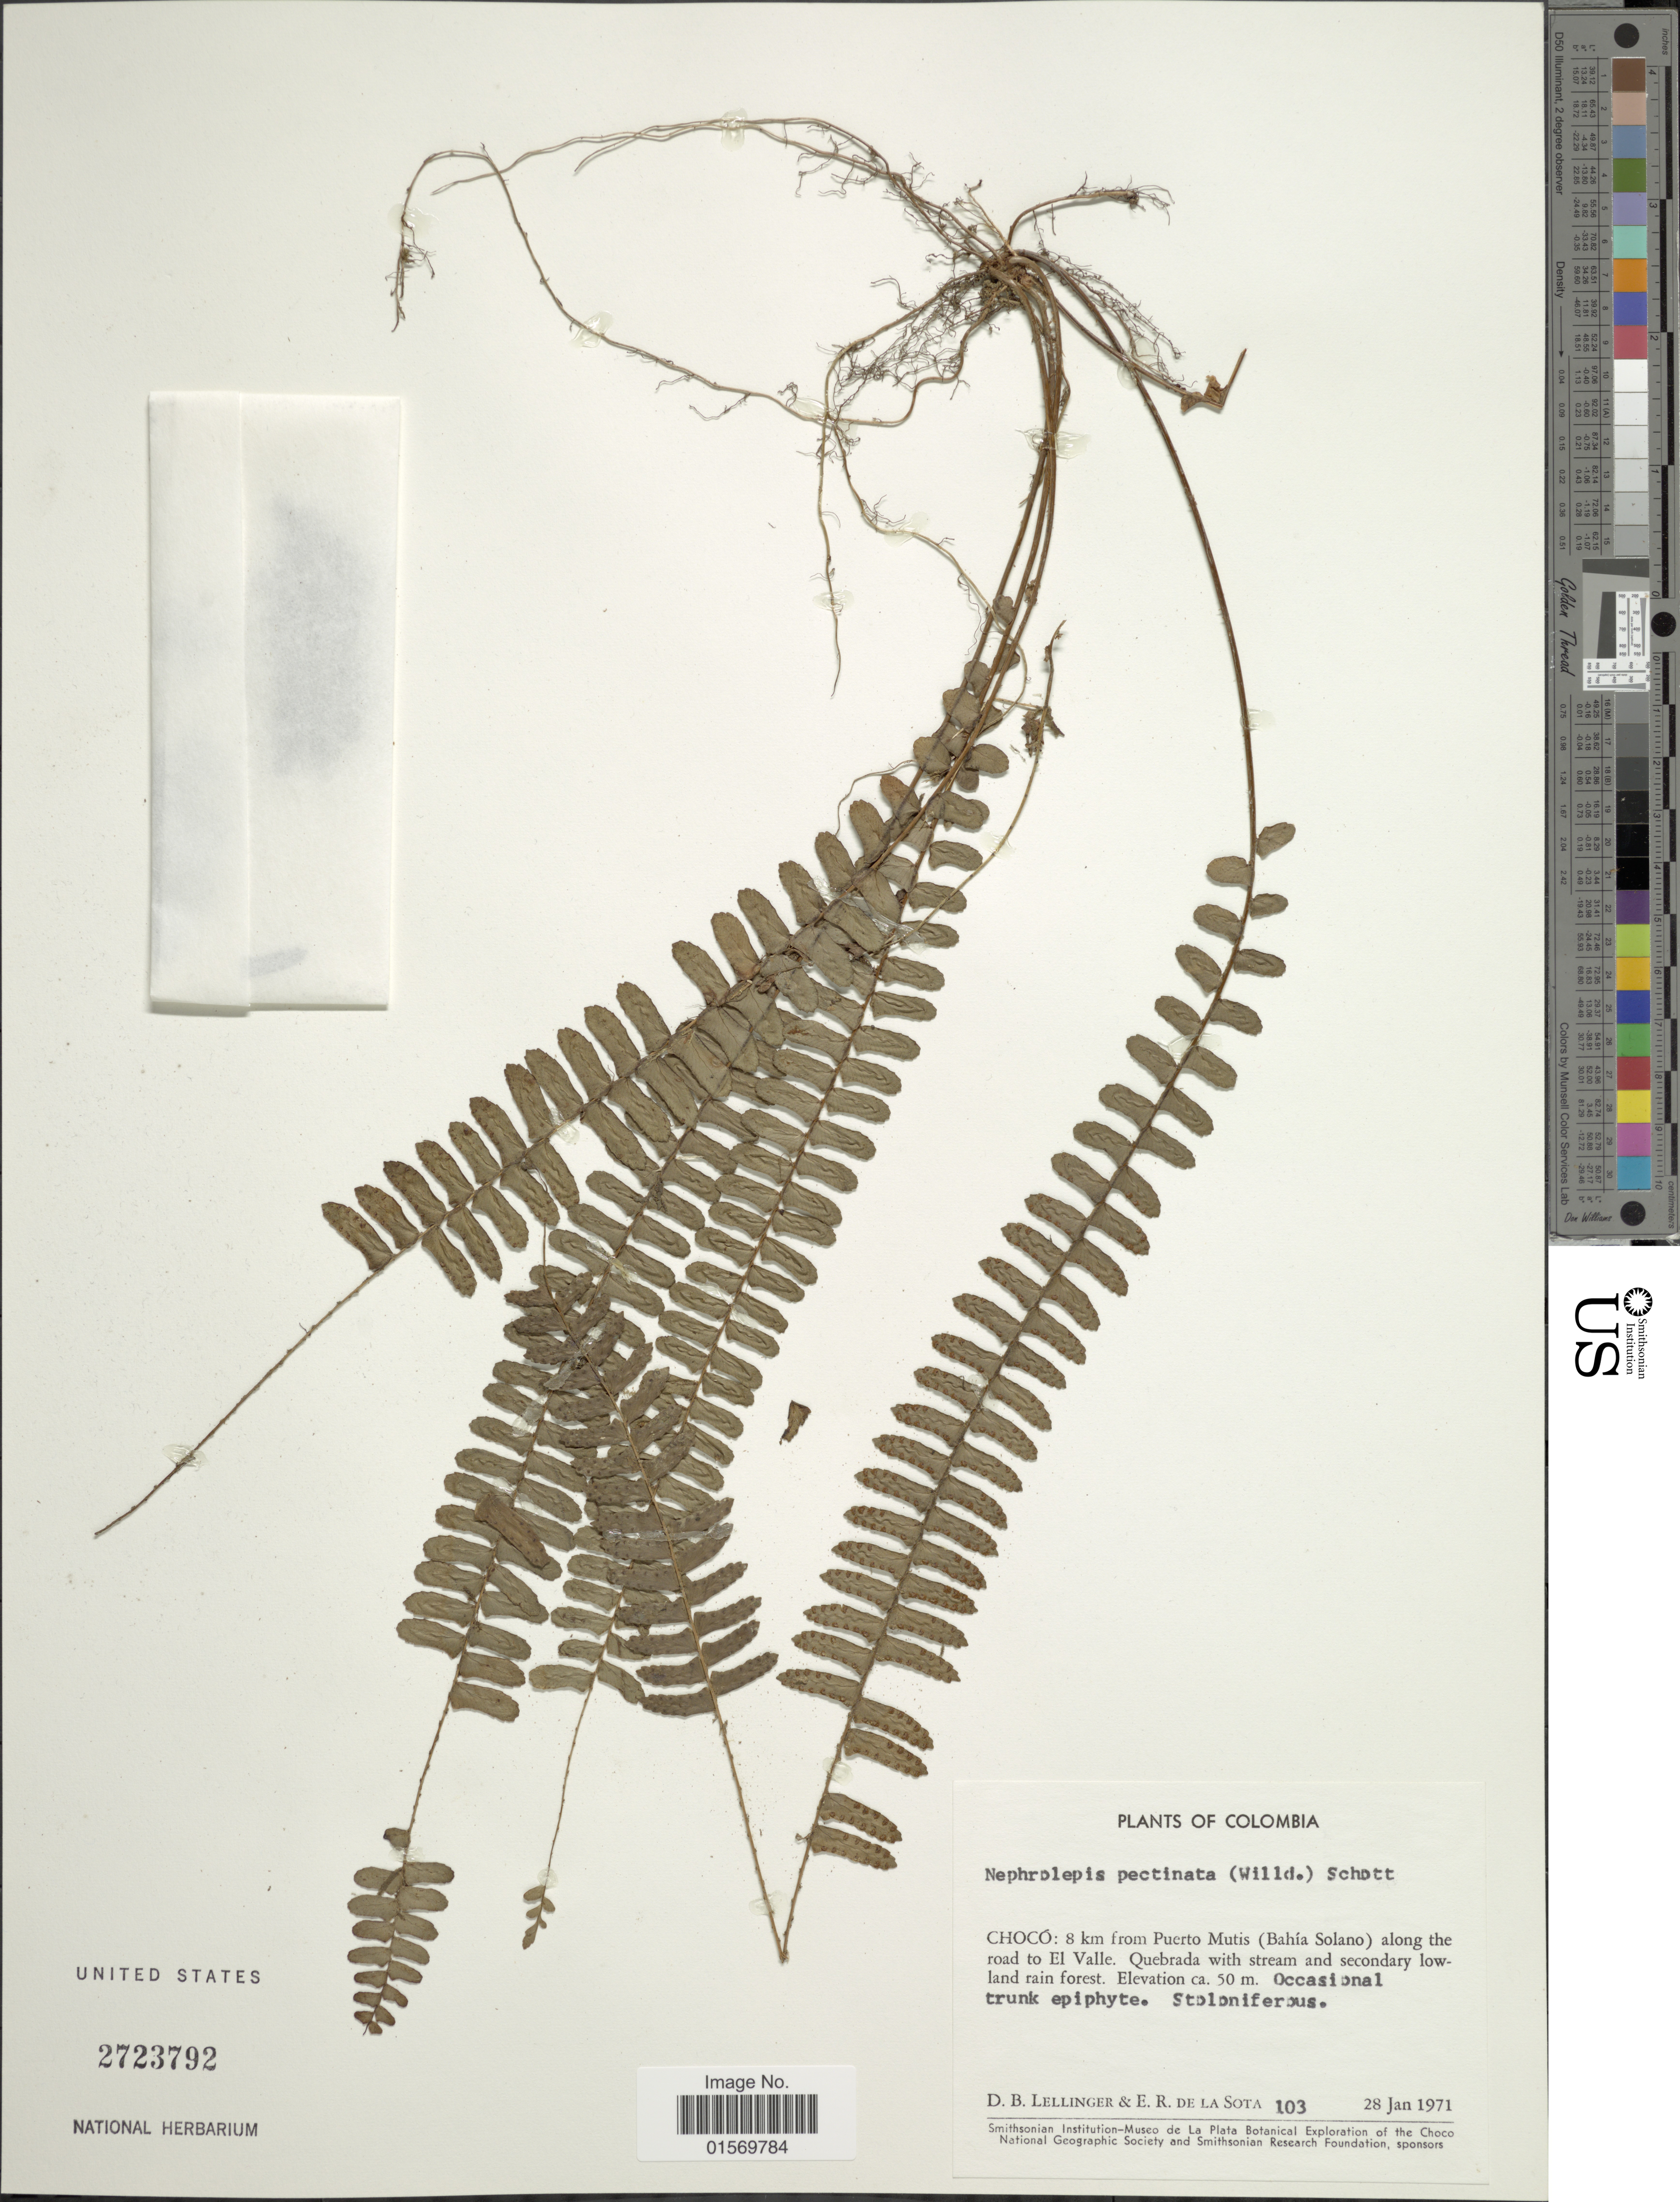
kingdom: Plantae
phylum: Tracheophyta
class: Polypodiopsida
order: Polypodiales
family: Nephrolepidaceae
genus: Nephrolepis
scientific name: Nephrolepis pectinata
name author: (Willd.) Schott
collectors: D. B. Lellinger & E. R. de la Sota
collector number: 103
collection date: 1971-01-28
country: Colombia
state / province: Chocó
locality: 8 km from Puerto Mutis (Bahia Solano) along the road to El Valle, Quebrada with stream and secondary lowland rain forest.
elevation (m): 50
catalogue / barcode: US 2723792